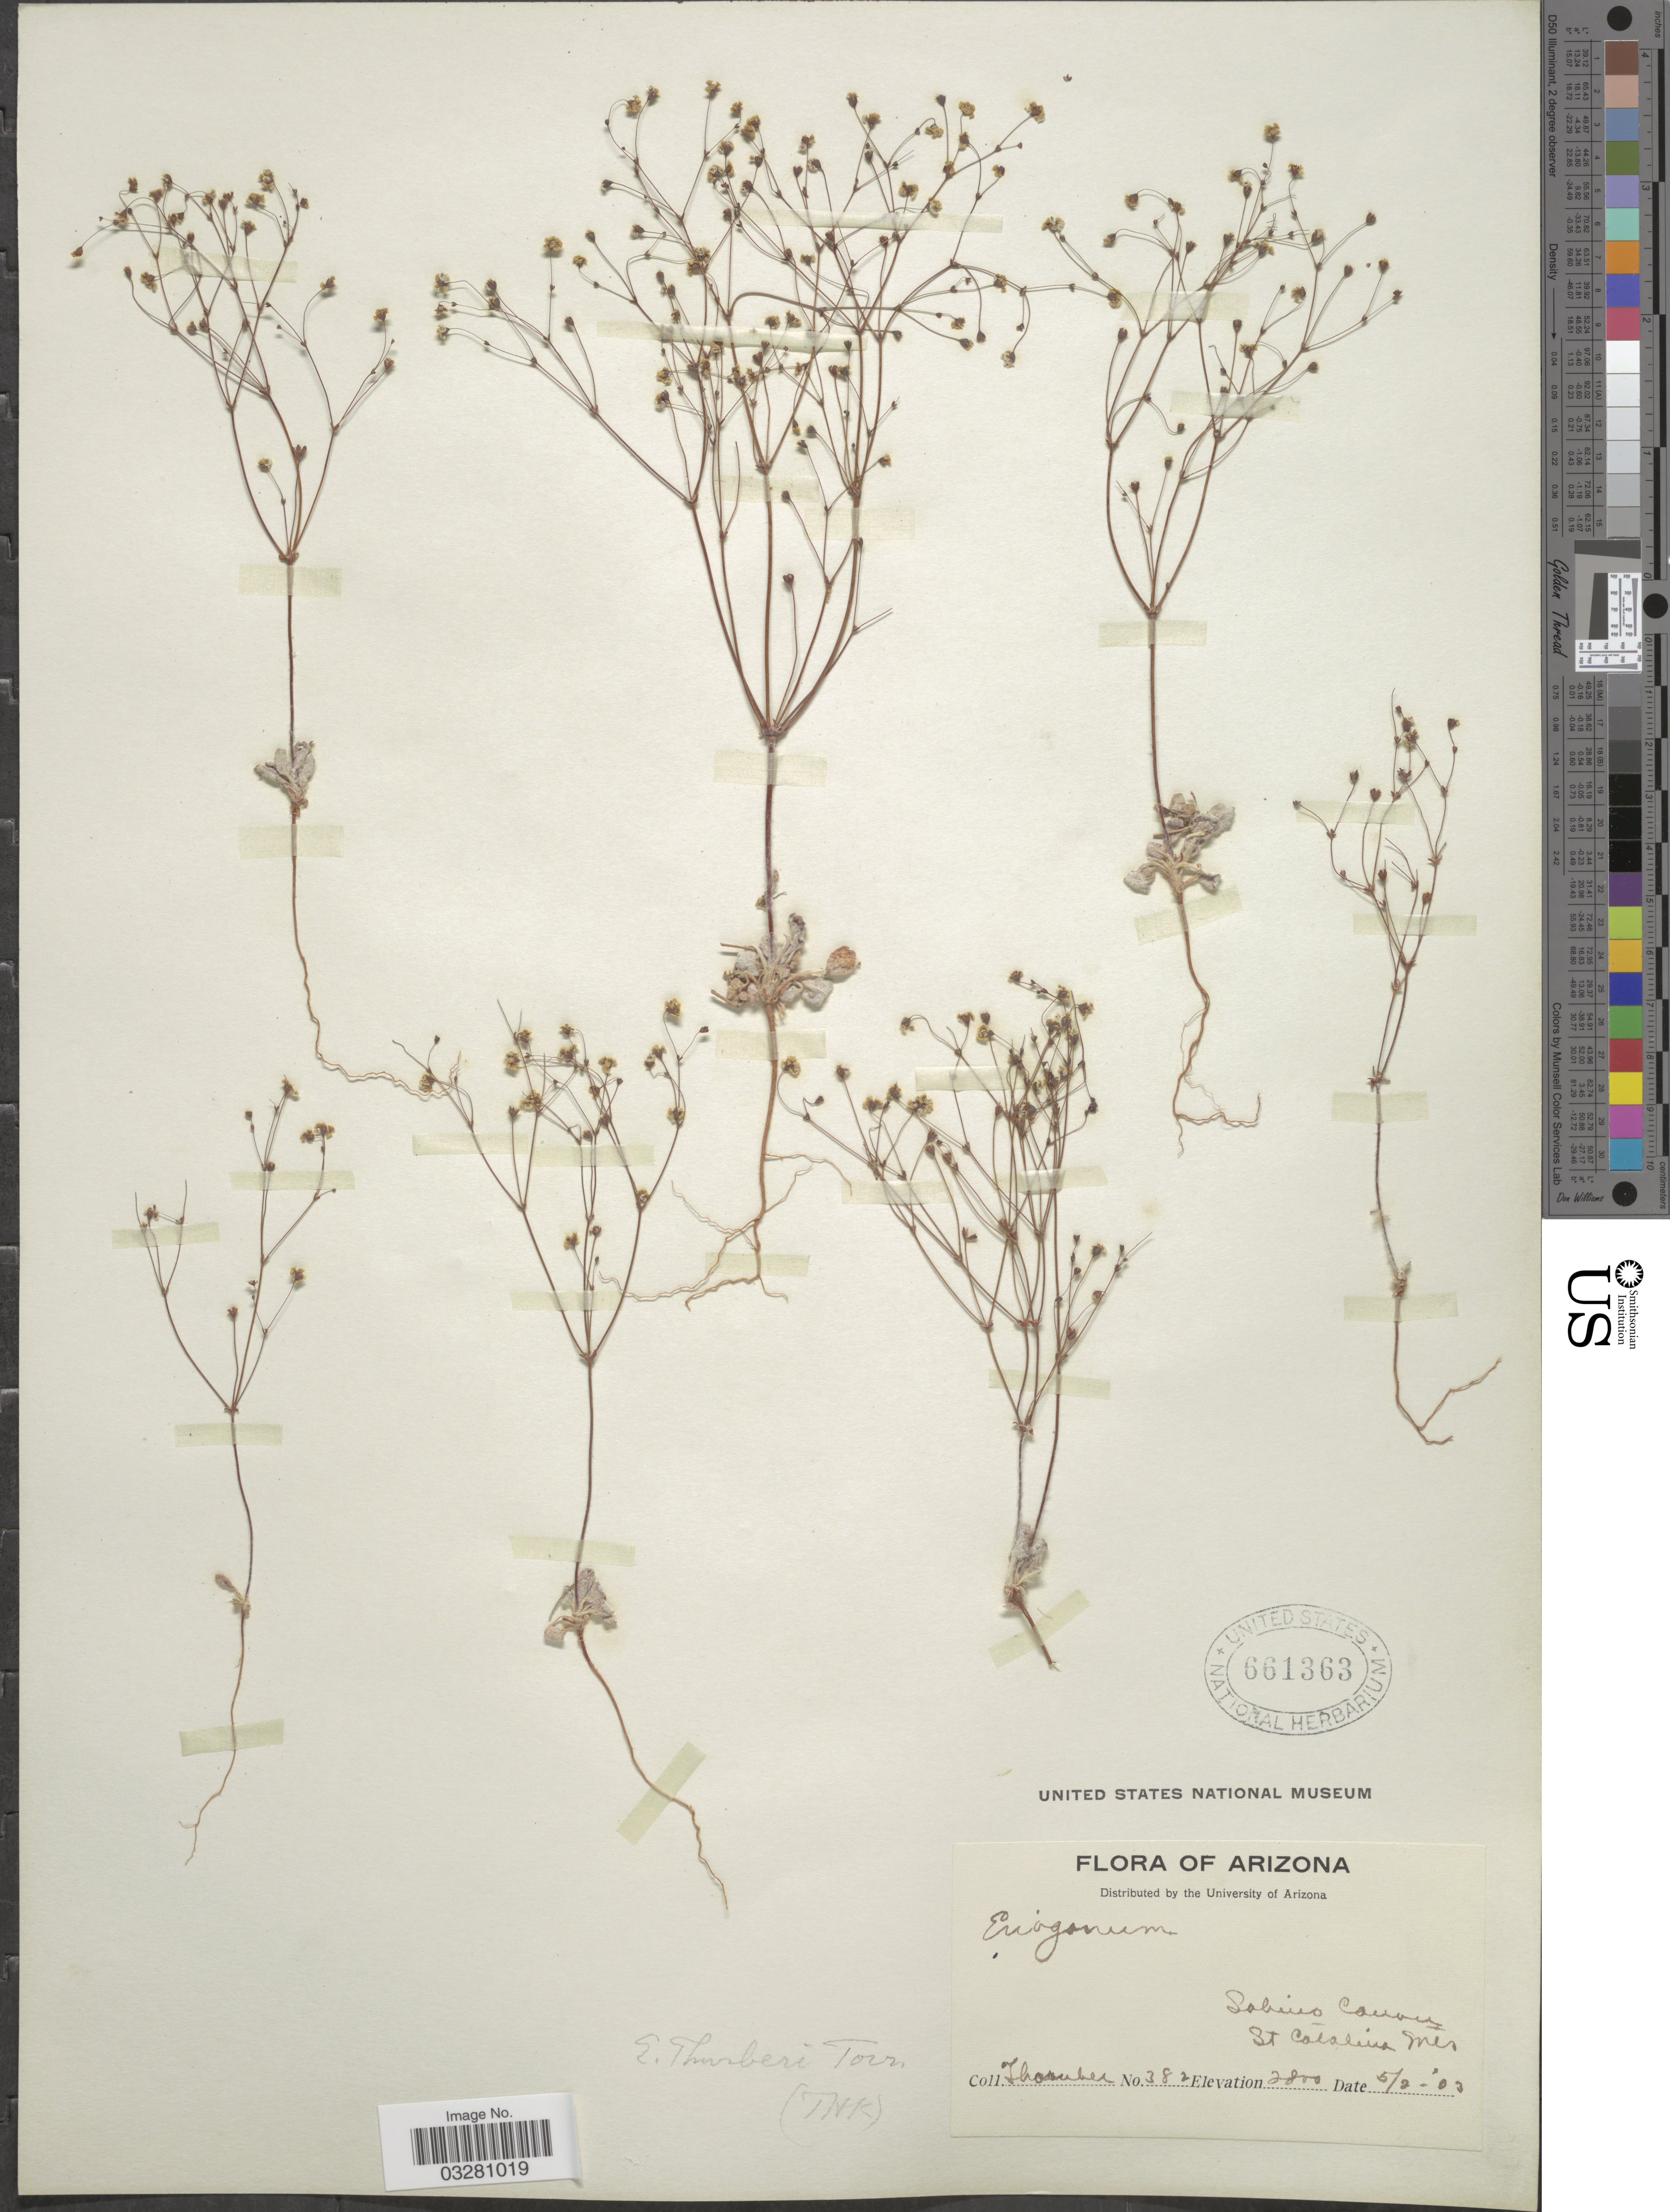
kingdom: Plantae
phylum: Tracheophyta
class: Magnoliopsida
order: Caryophyllales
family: Polygonaceae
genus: Eriogonum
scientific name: Eriogonum thurberi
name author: Torr.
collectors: J. Thornber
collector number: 382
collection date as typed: Transcribed d/m/y: 2/5/3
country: United States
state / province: Arizona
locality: Sabino Canon. St Catalina Mts.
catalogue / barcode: US 661363